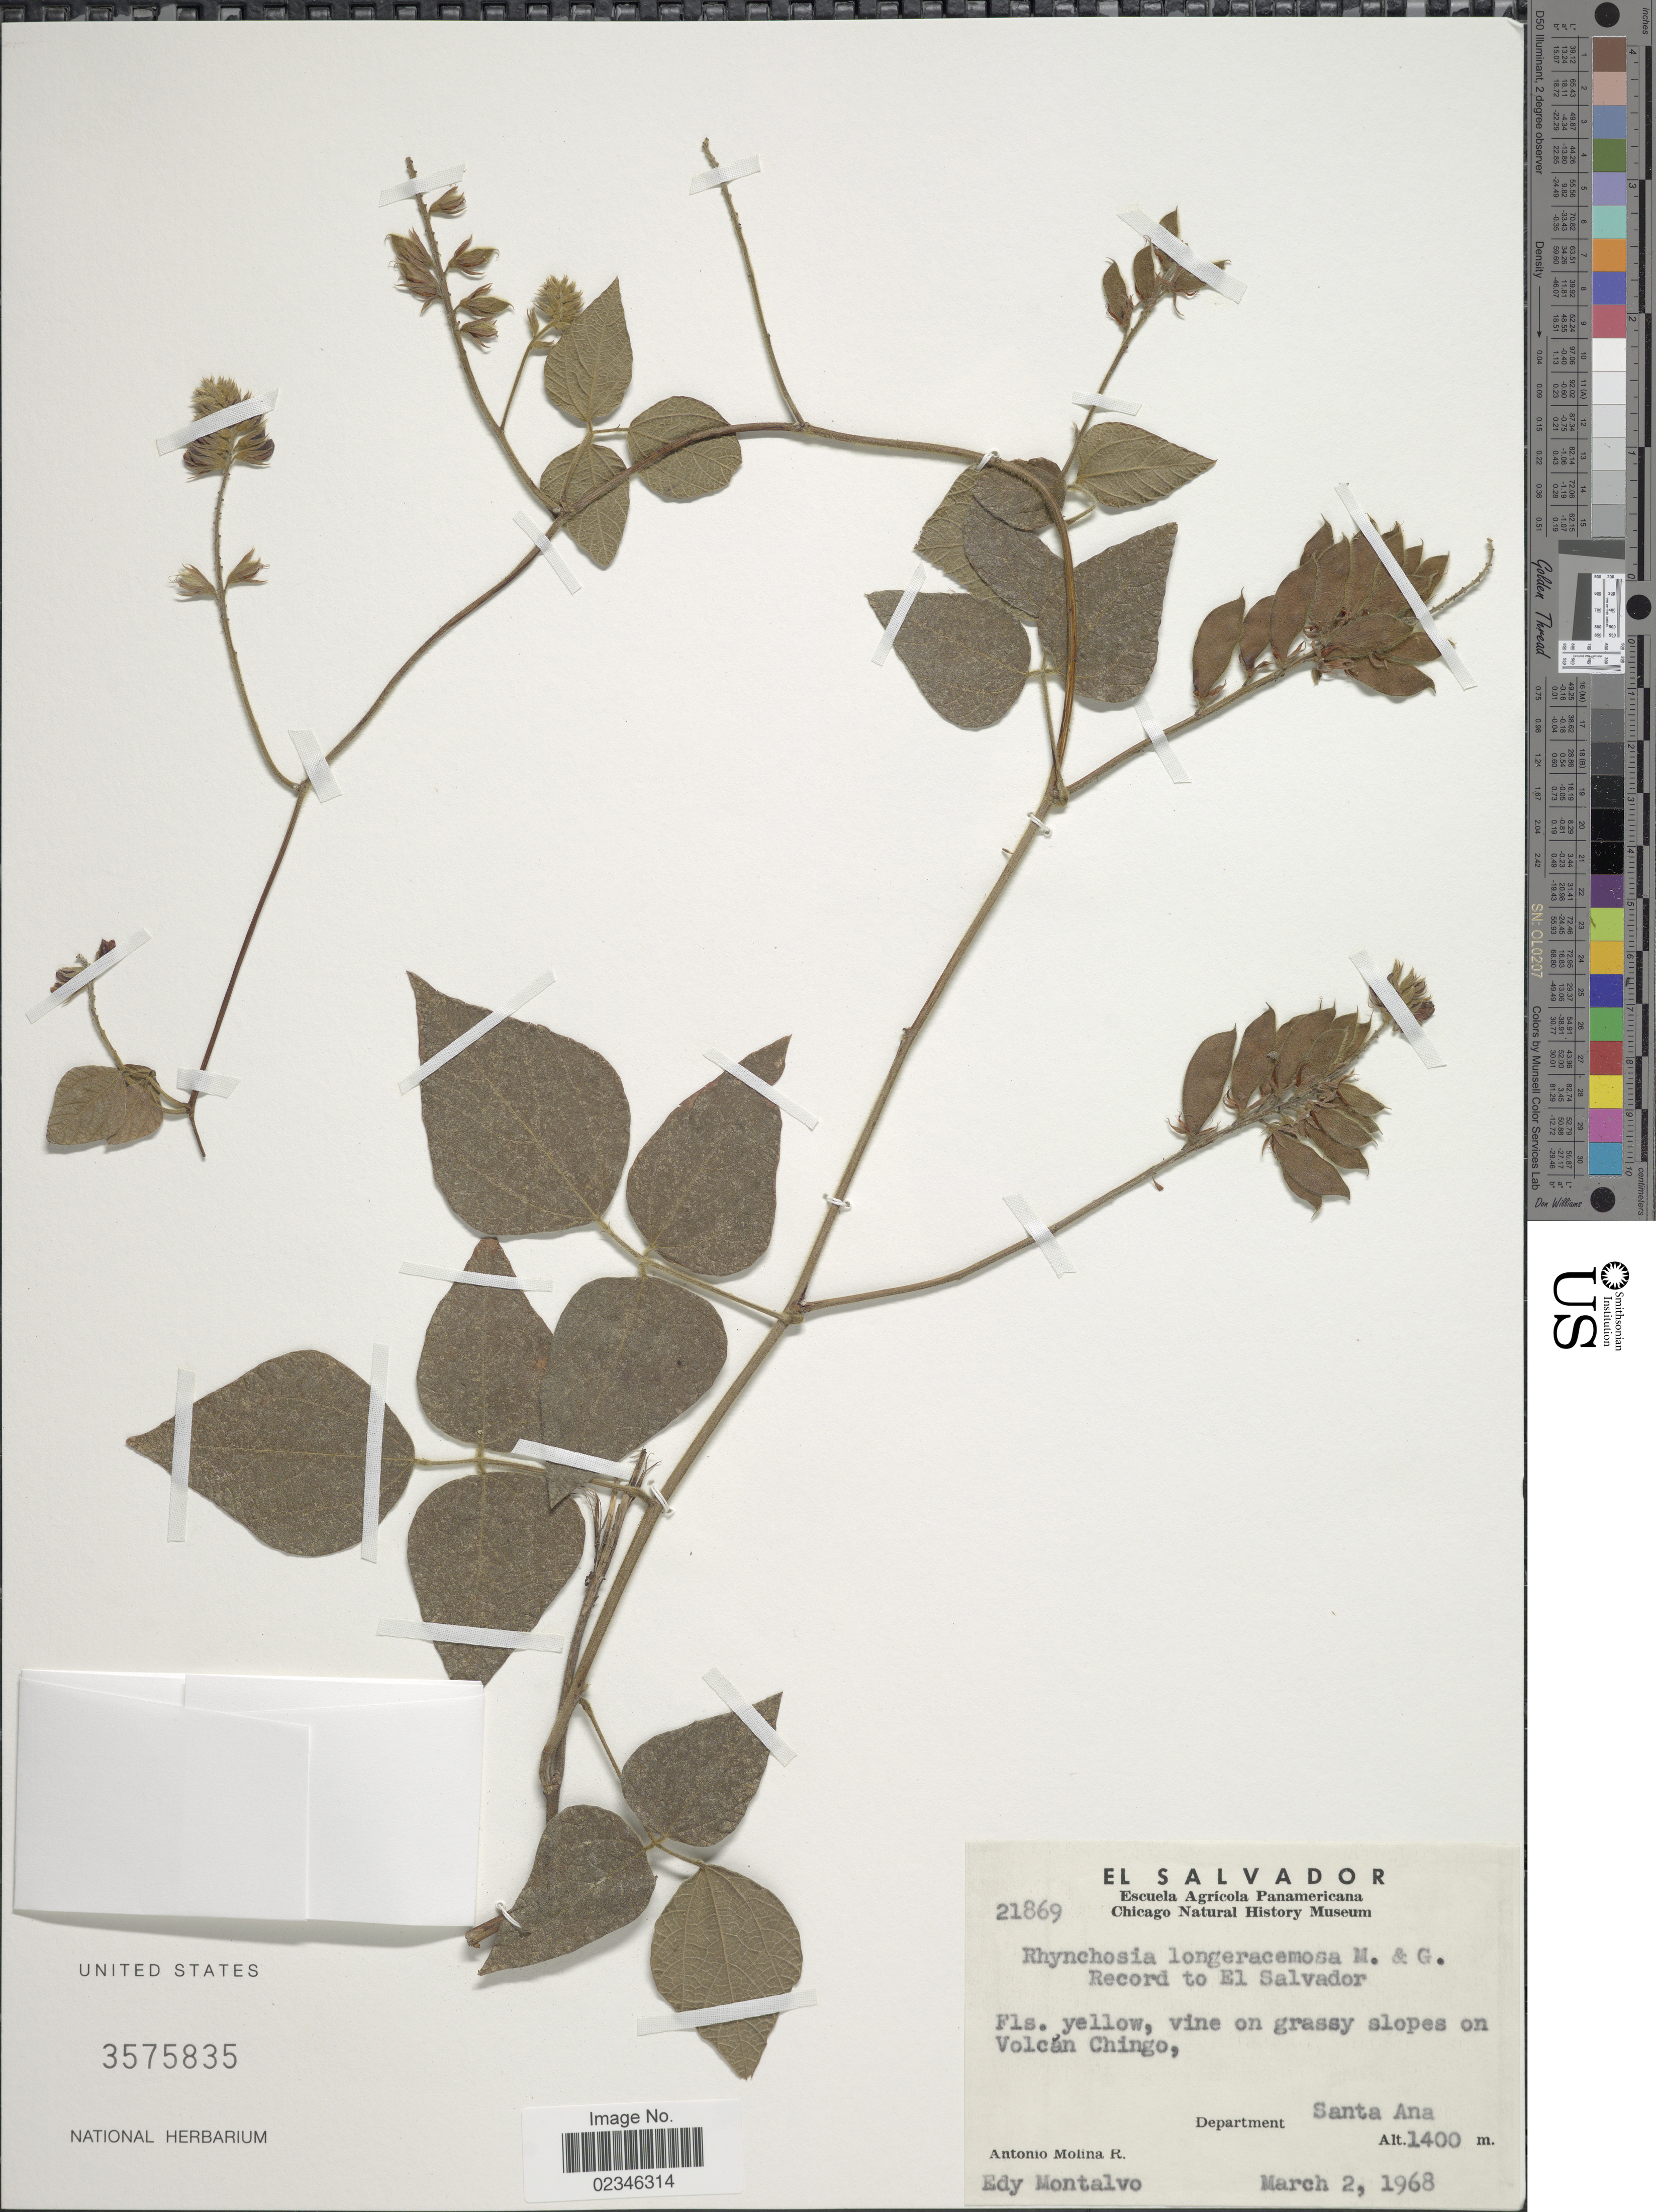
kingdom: Plantae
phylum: Tracheophyta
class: Magnoliopsida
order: Fabales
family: Fabaceae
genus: Rhynchosia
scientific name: Rhynchosia longeracemosa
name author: M. Martens & Galeotti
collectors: A. Molina R. & E. A. Montalvo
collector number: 21869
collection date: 1968-03-02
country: El Salvador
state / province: Santa Ana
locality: Vine on grassy slopes on Volcán Chingo, Department Santa Ana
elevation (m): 1400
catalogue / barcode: US 3575835